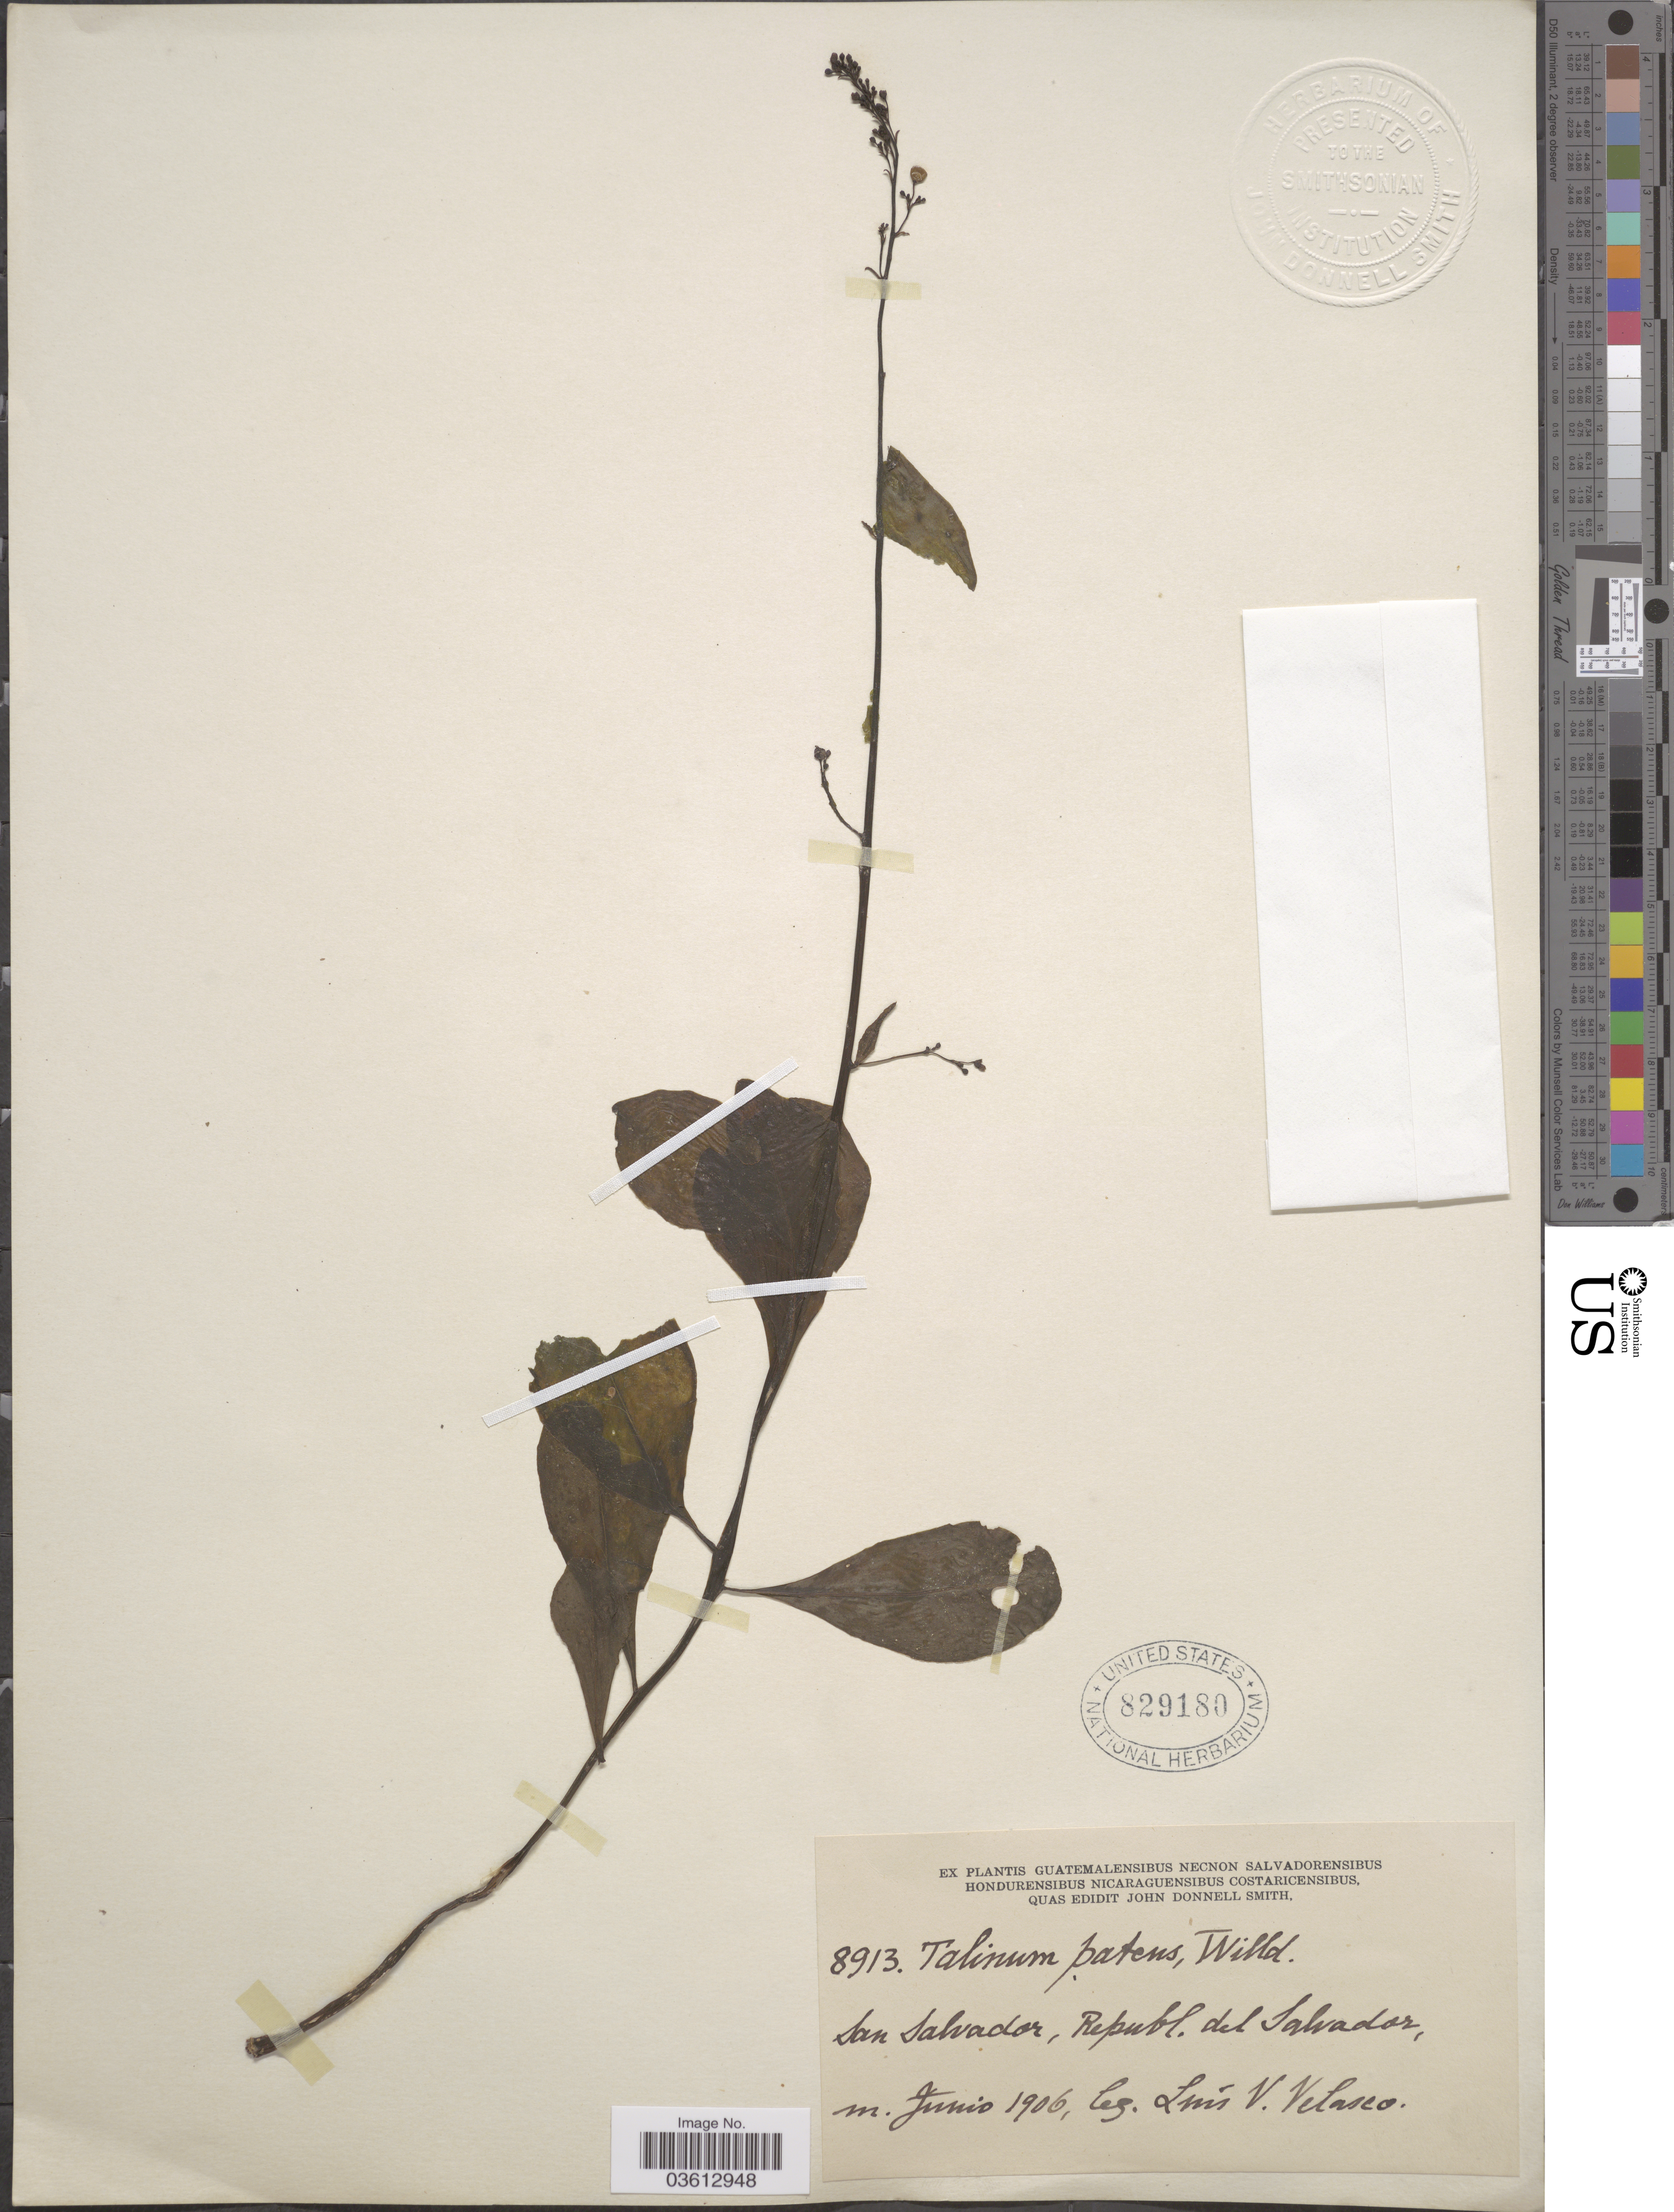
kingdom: Plantae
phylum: Tracheophyta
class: Magnoliopsida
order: Caryophyllales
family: Talinaceae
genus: Talinum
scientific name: Talinum paniculatum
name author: (Jacq.) Gaertn.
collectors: L. Velasco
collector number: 8913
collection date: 1906-06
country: El Salvador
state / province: San Salvador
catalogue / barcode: US 829180